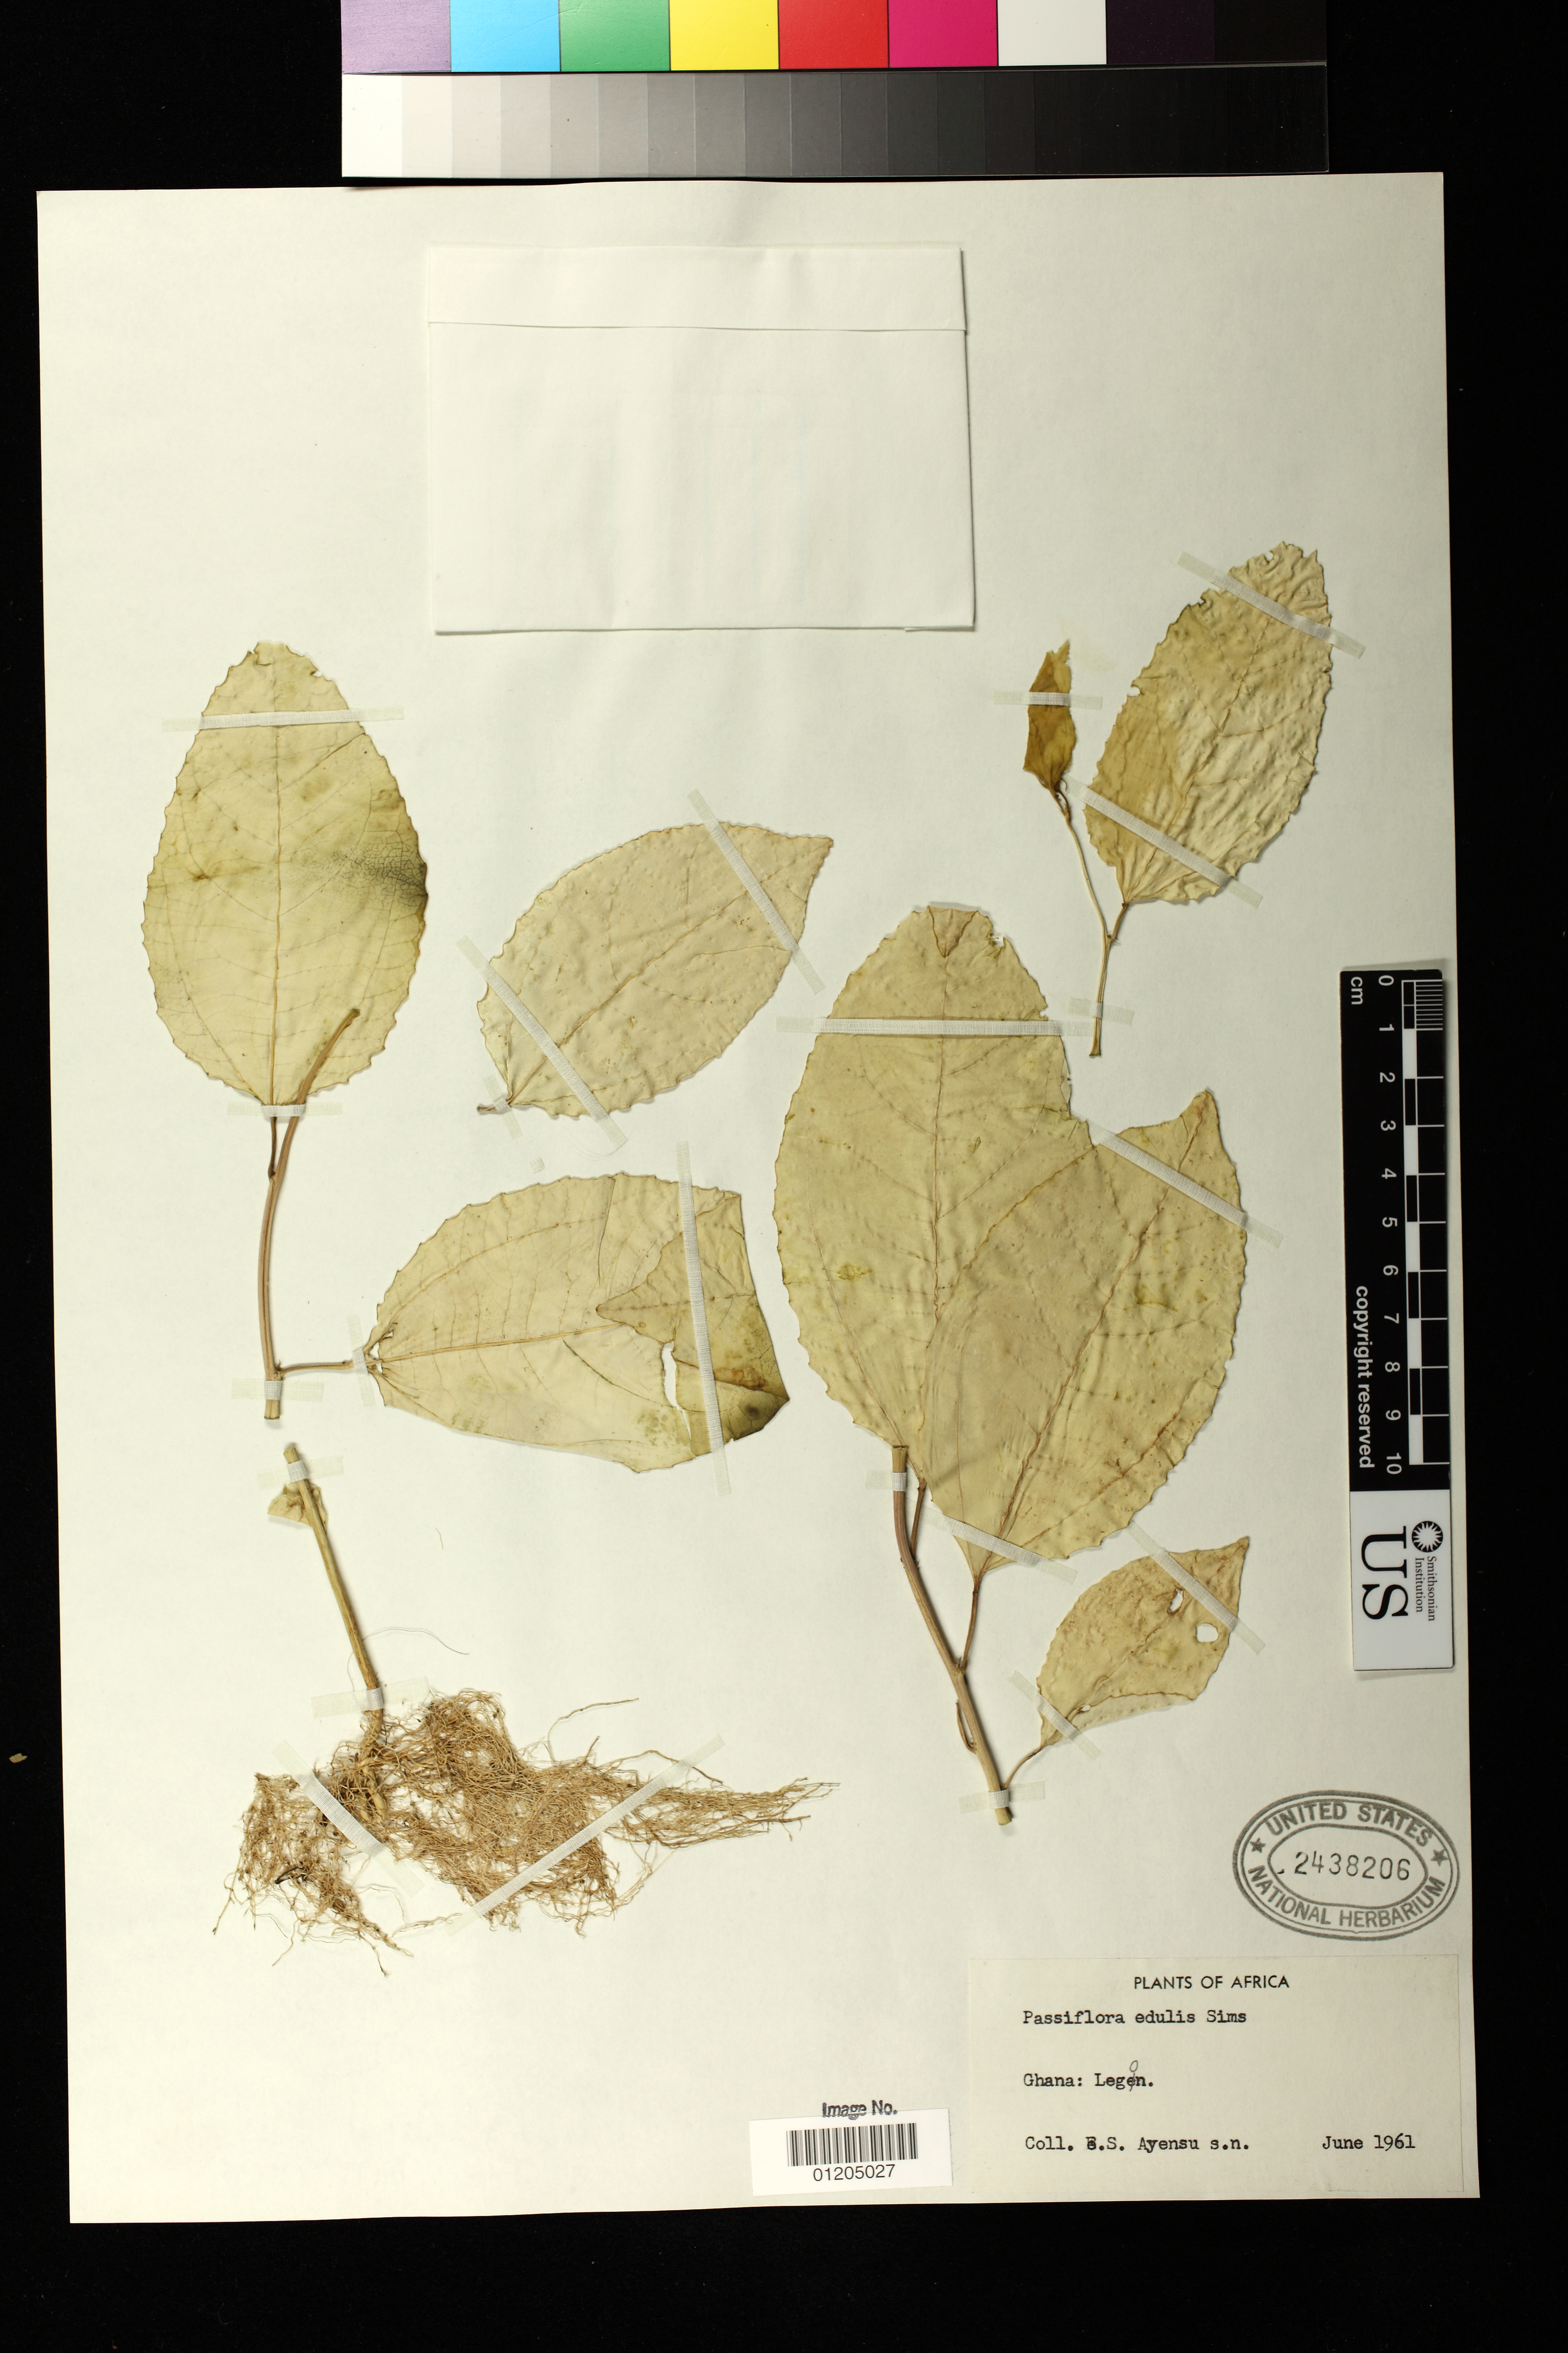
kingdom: Plantae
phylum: Tracheophyta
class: Magnoliopsida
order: Malpighiales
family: Passifloraceae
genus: Passiflora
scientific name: Passiflora edulis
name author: Sims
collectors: E. S. Ayensu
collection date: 1961-06-01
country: Ghana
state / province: Greater Accra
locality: Legon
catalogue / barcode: US 2438206